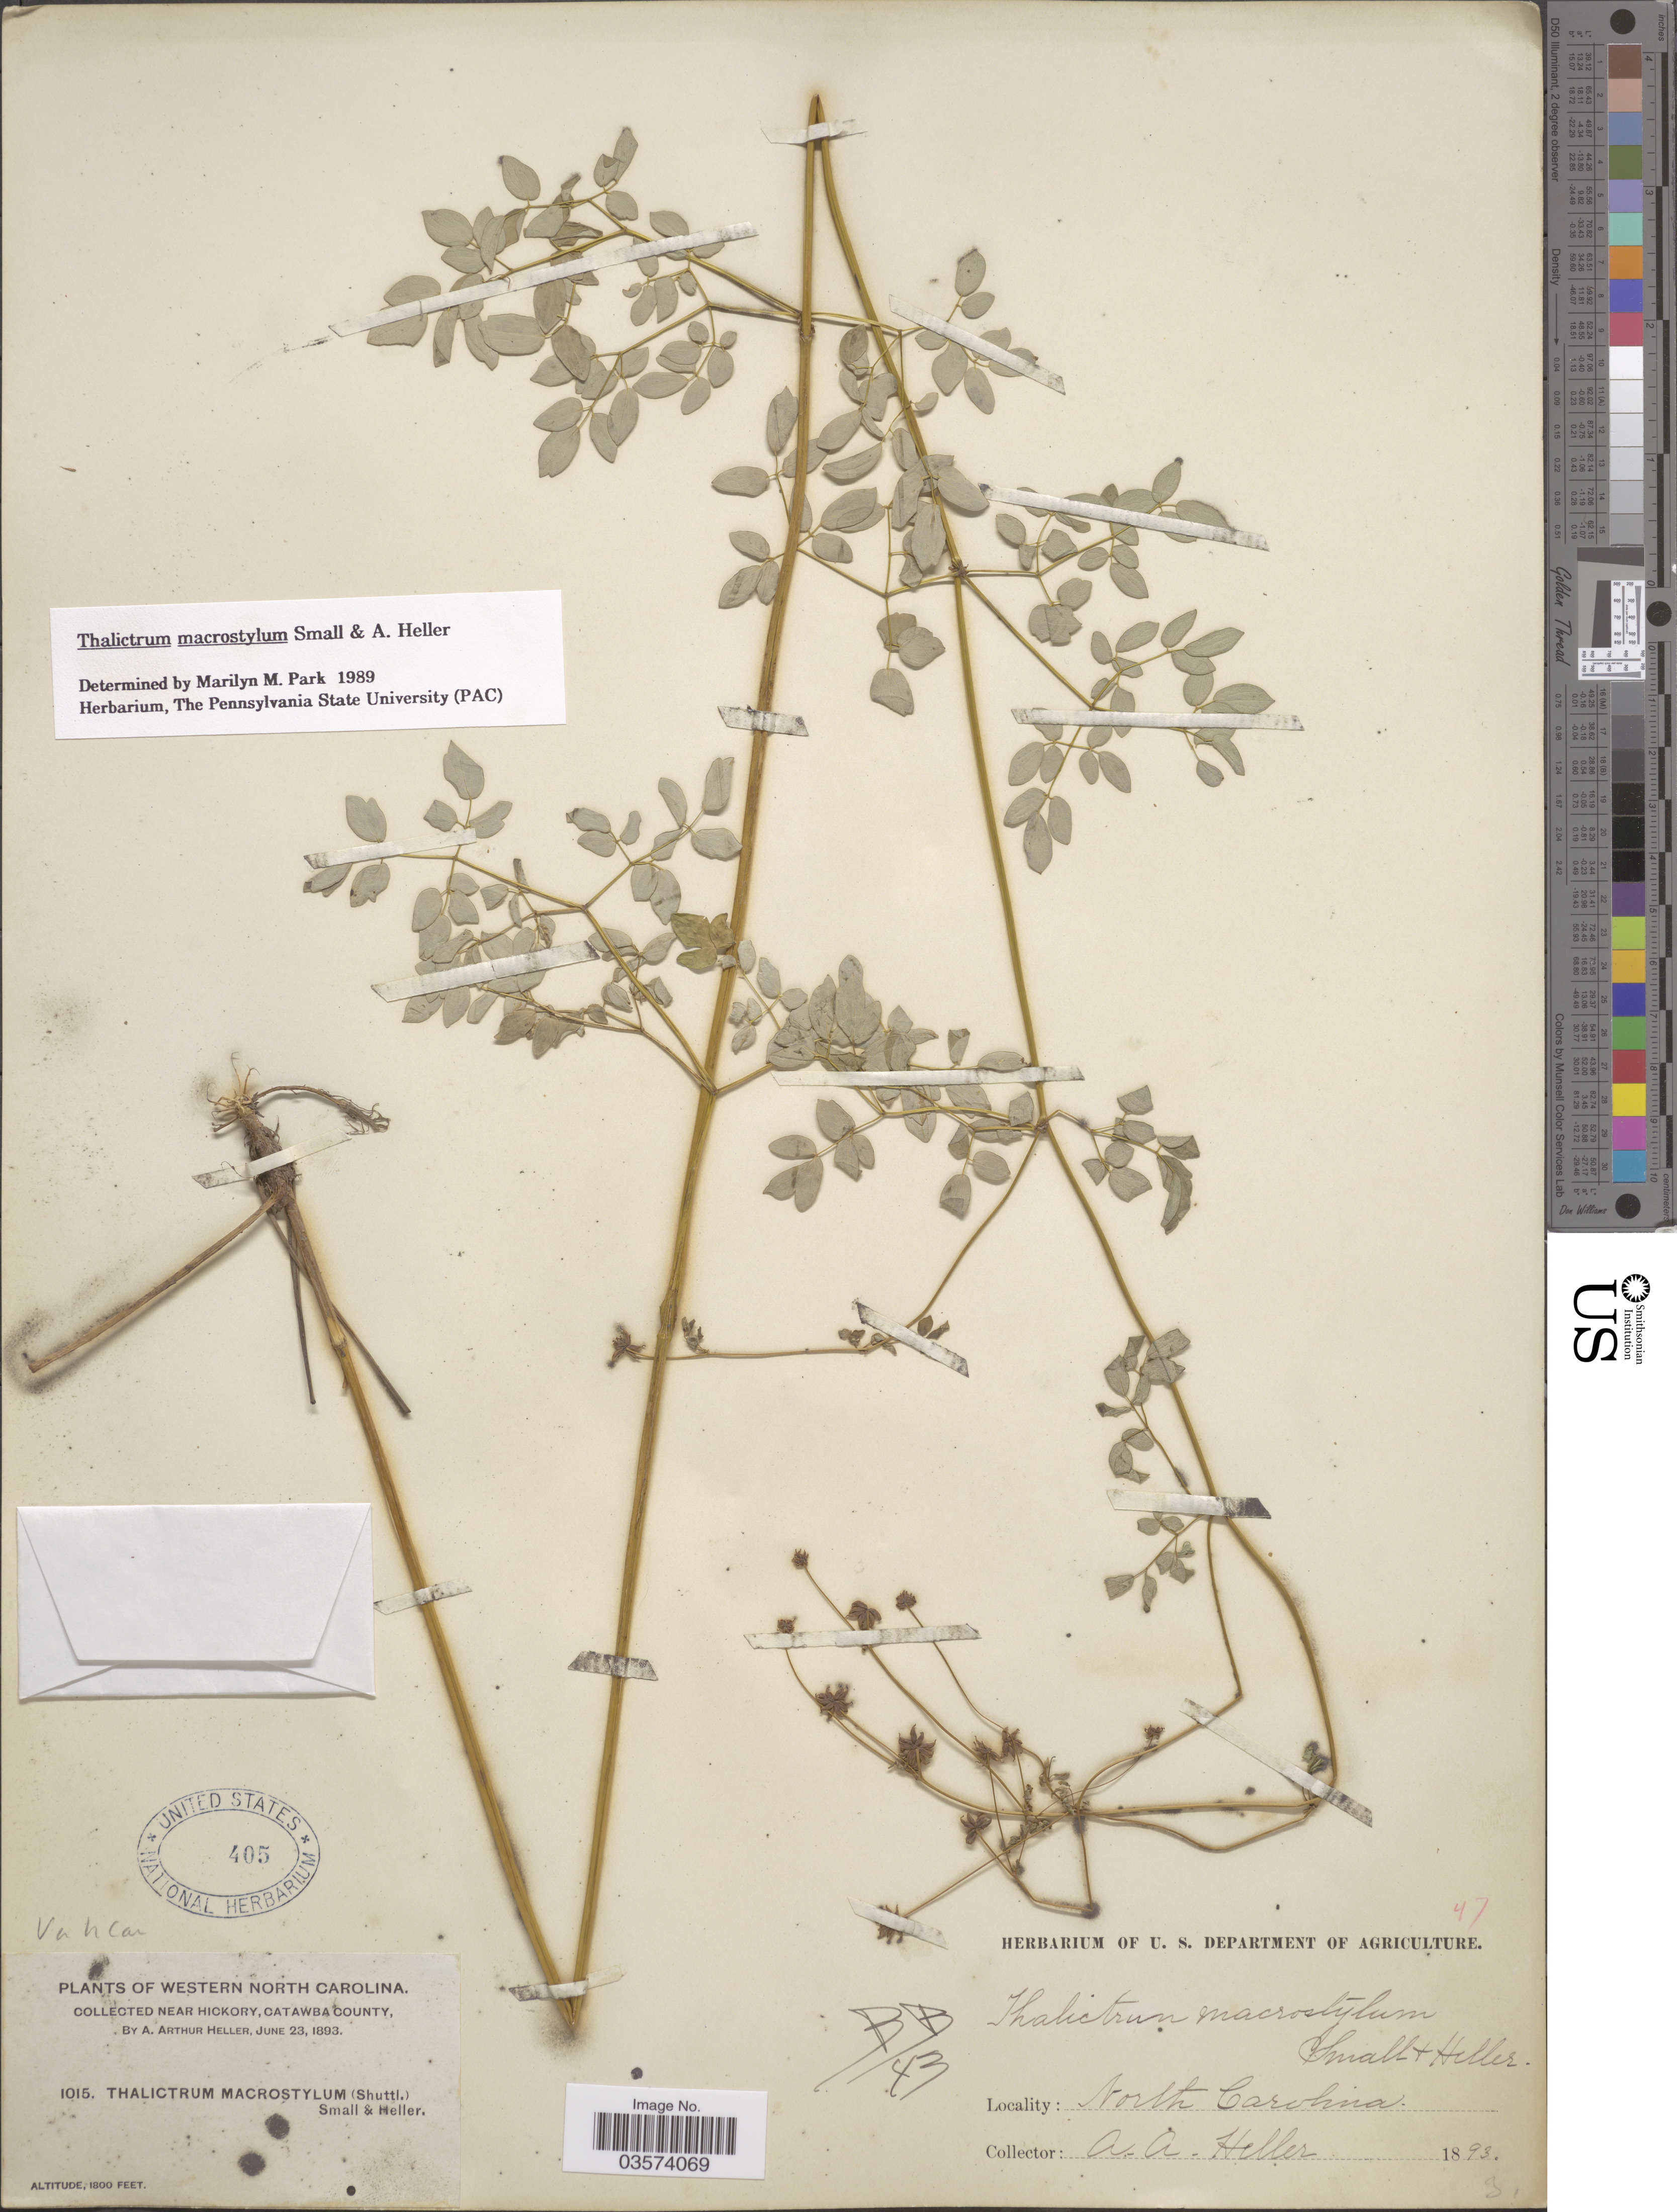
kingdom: Plantae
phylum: Tracheophyta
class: Magnoliopsida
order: Ranunculales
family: Ranunculaceae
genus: Thalictrum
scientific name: Thalictrum macrostylum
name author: Small & A. Heller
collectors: A. A. Heller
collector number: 1015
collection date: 1893-06-23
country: United States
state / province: North Carolina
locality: Western North Carolina. Near Hickory, Catawba County.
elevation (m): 549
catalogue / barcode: US 405